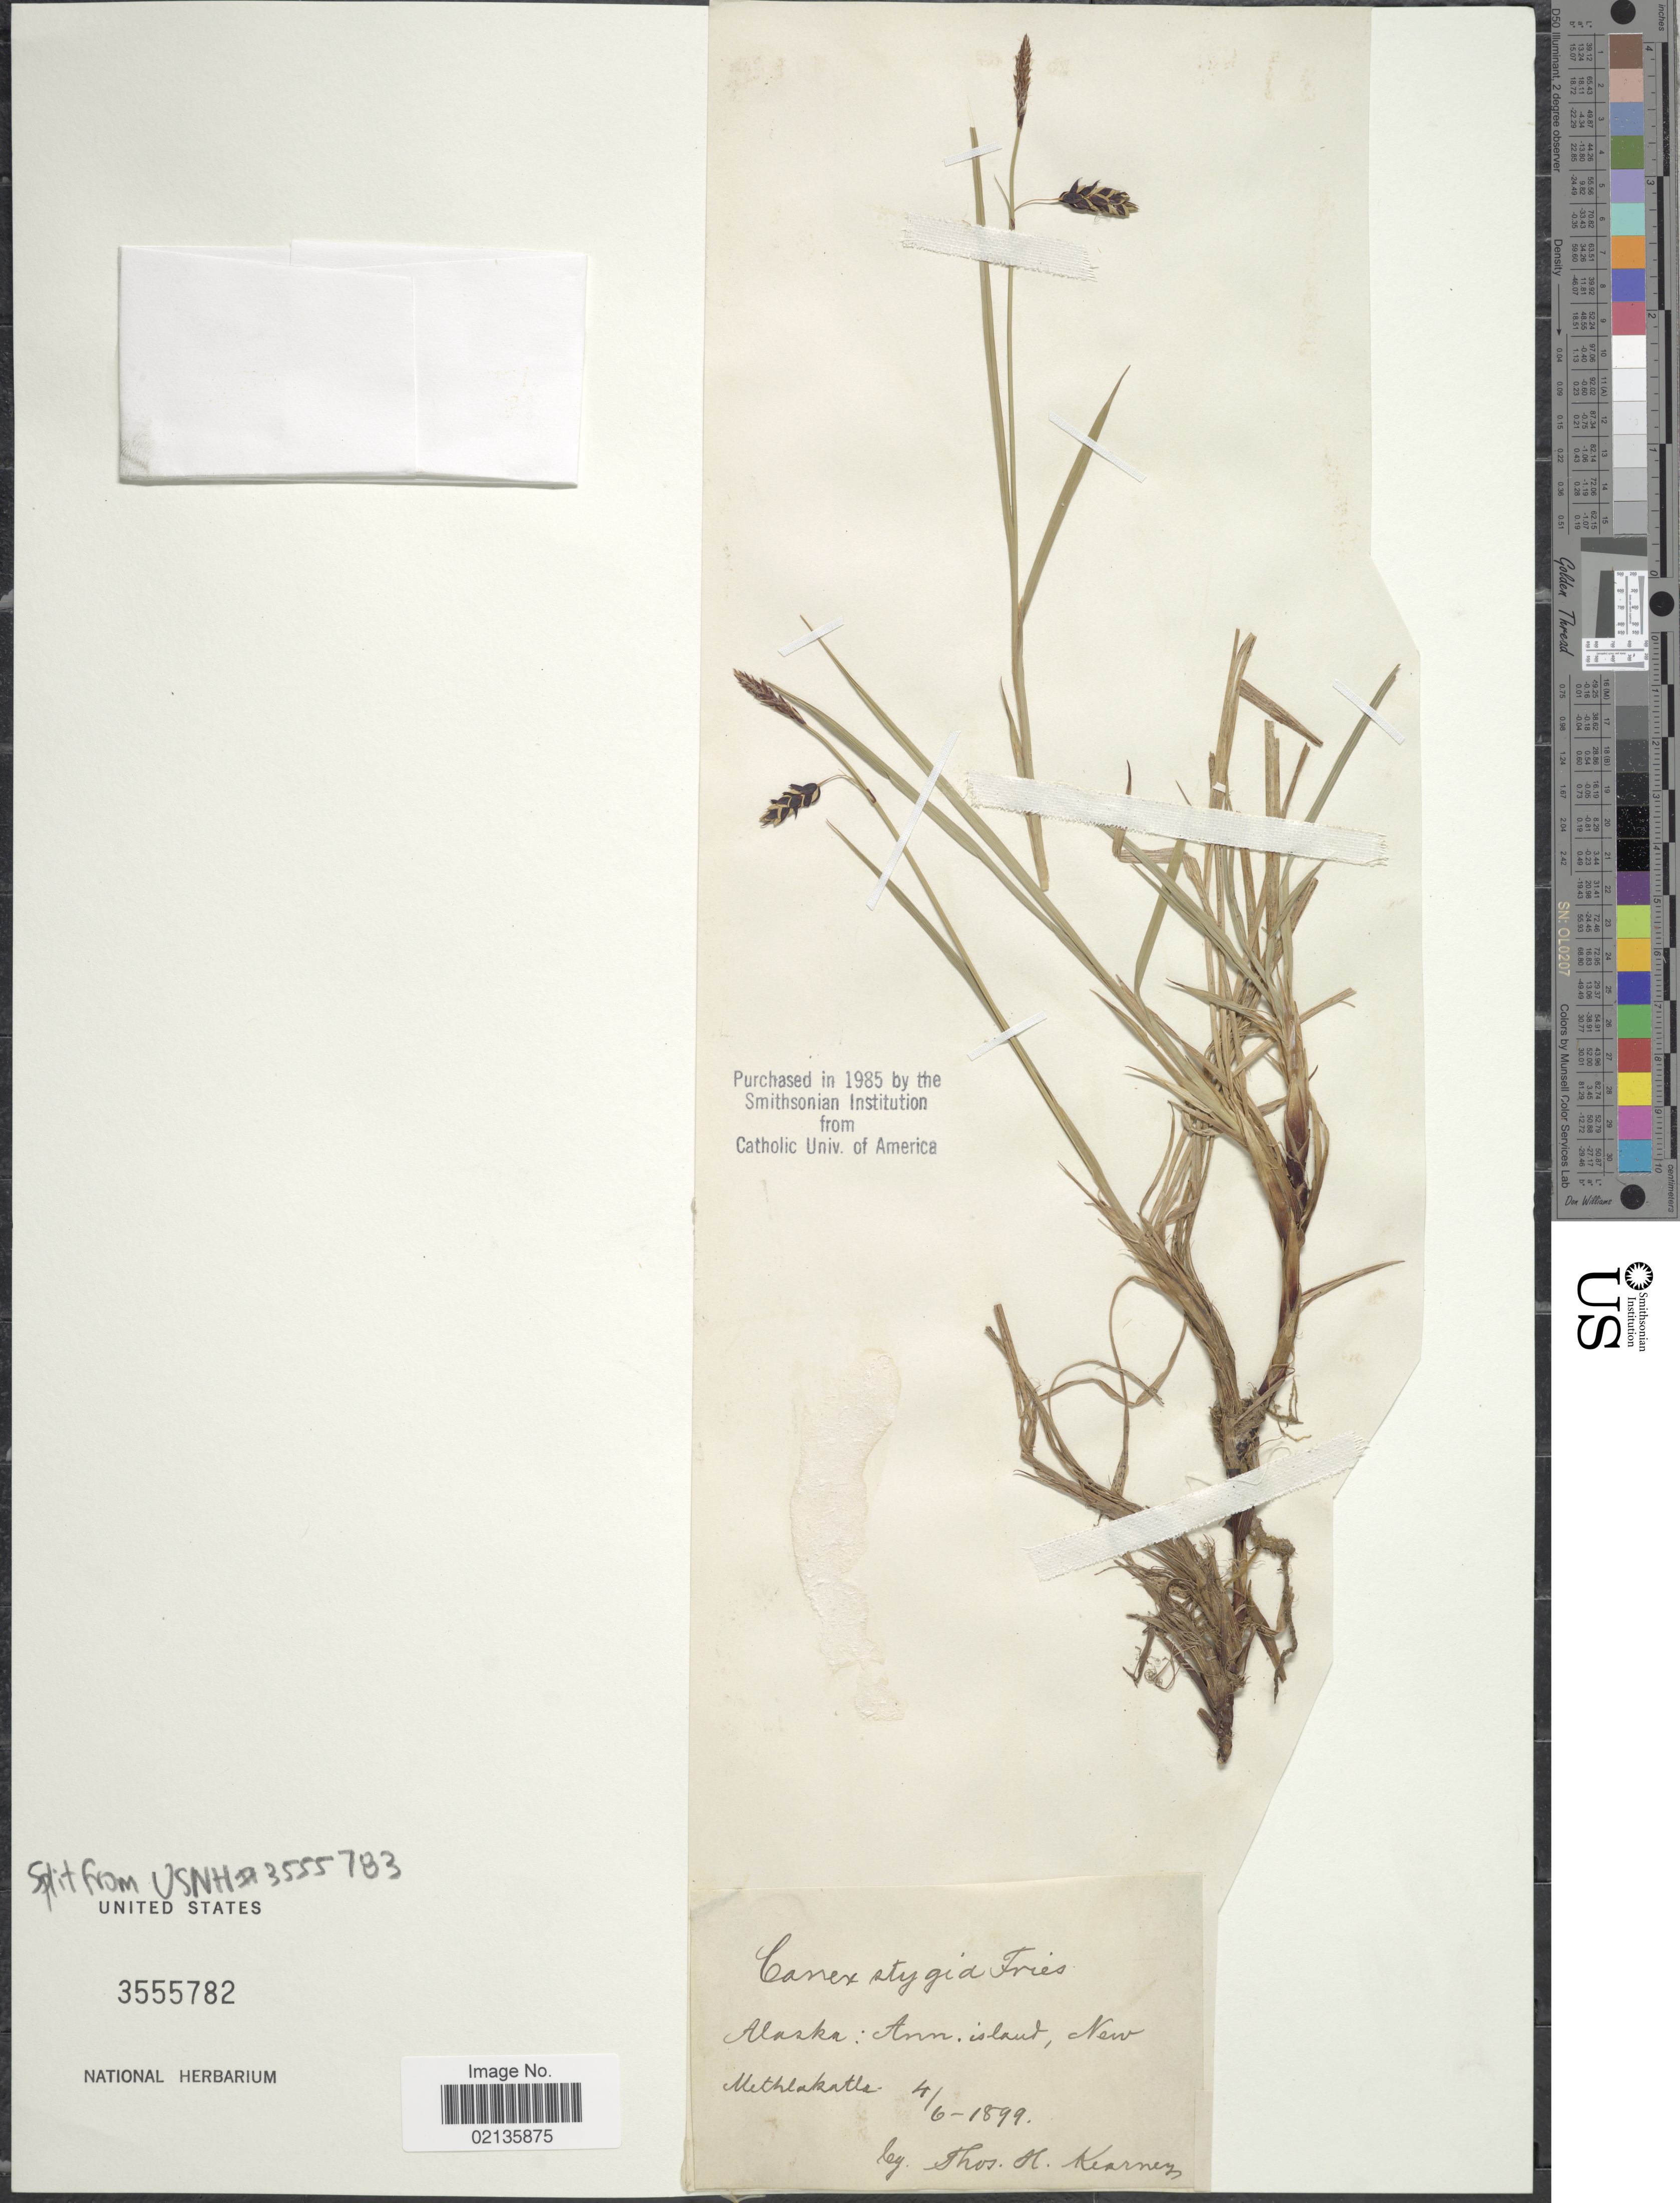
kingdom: Plantae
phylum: Tracheophyta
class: Liliopsida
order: Poales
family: Cyperaceae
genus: Carex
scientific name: Carex x stygia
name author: Fr.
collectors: T. H. Kearney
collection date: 1899-04-06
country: United States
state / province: Alaska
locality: Ann. Island, New Metlakatla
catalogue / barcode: US 3555782